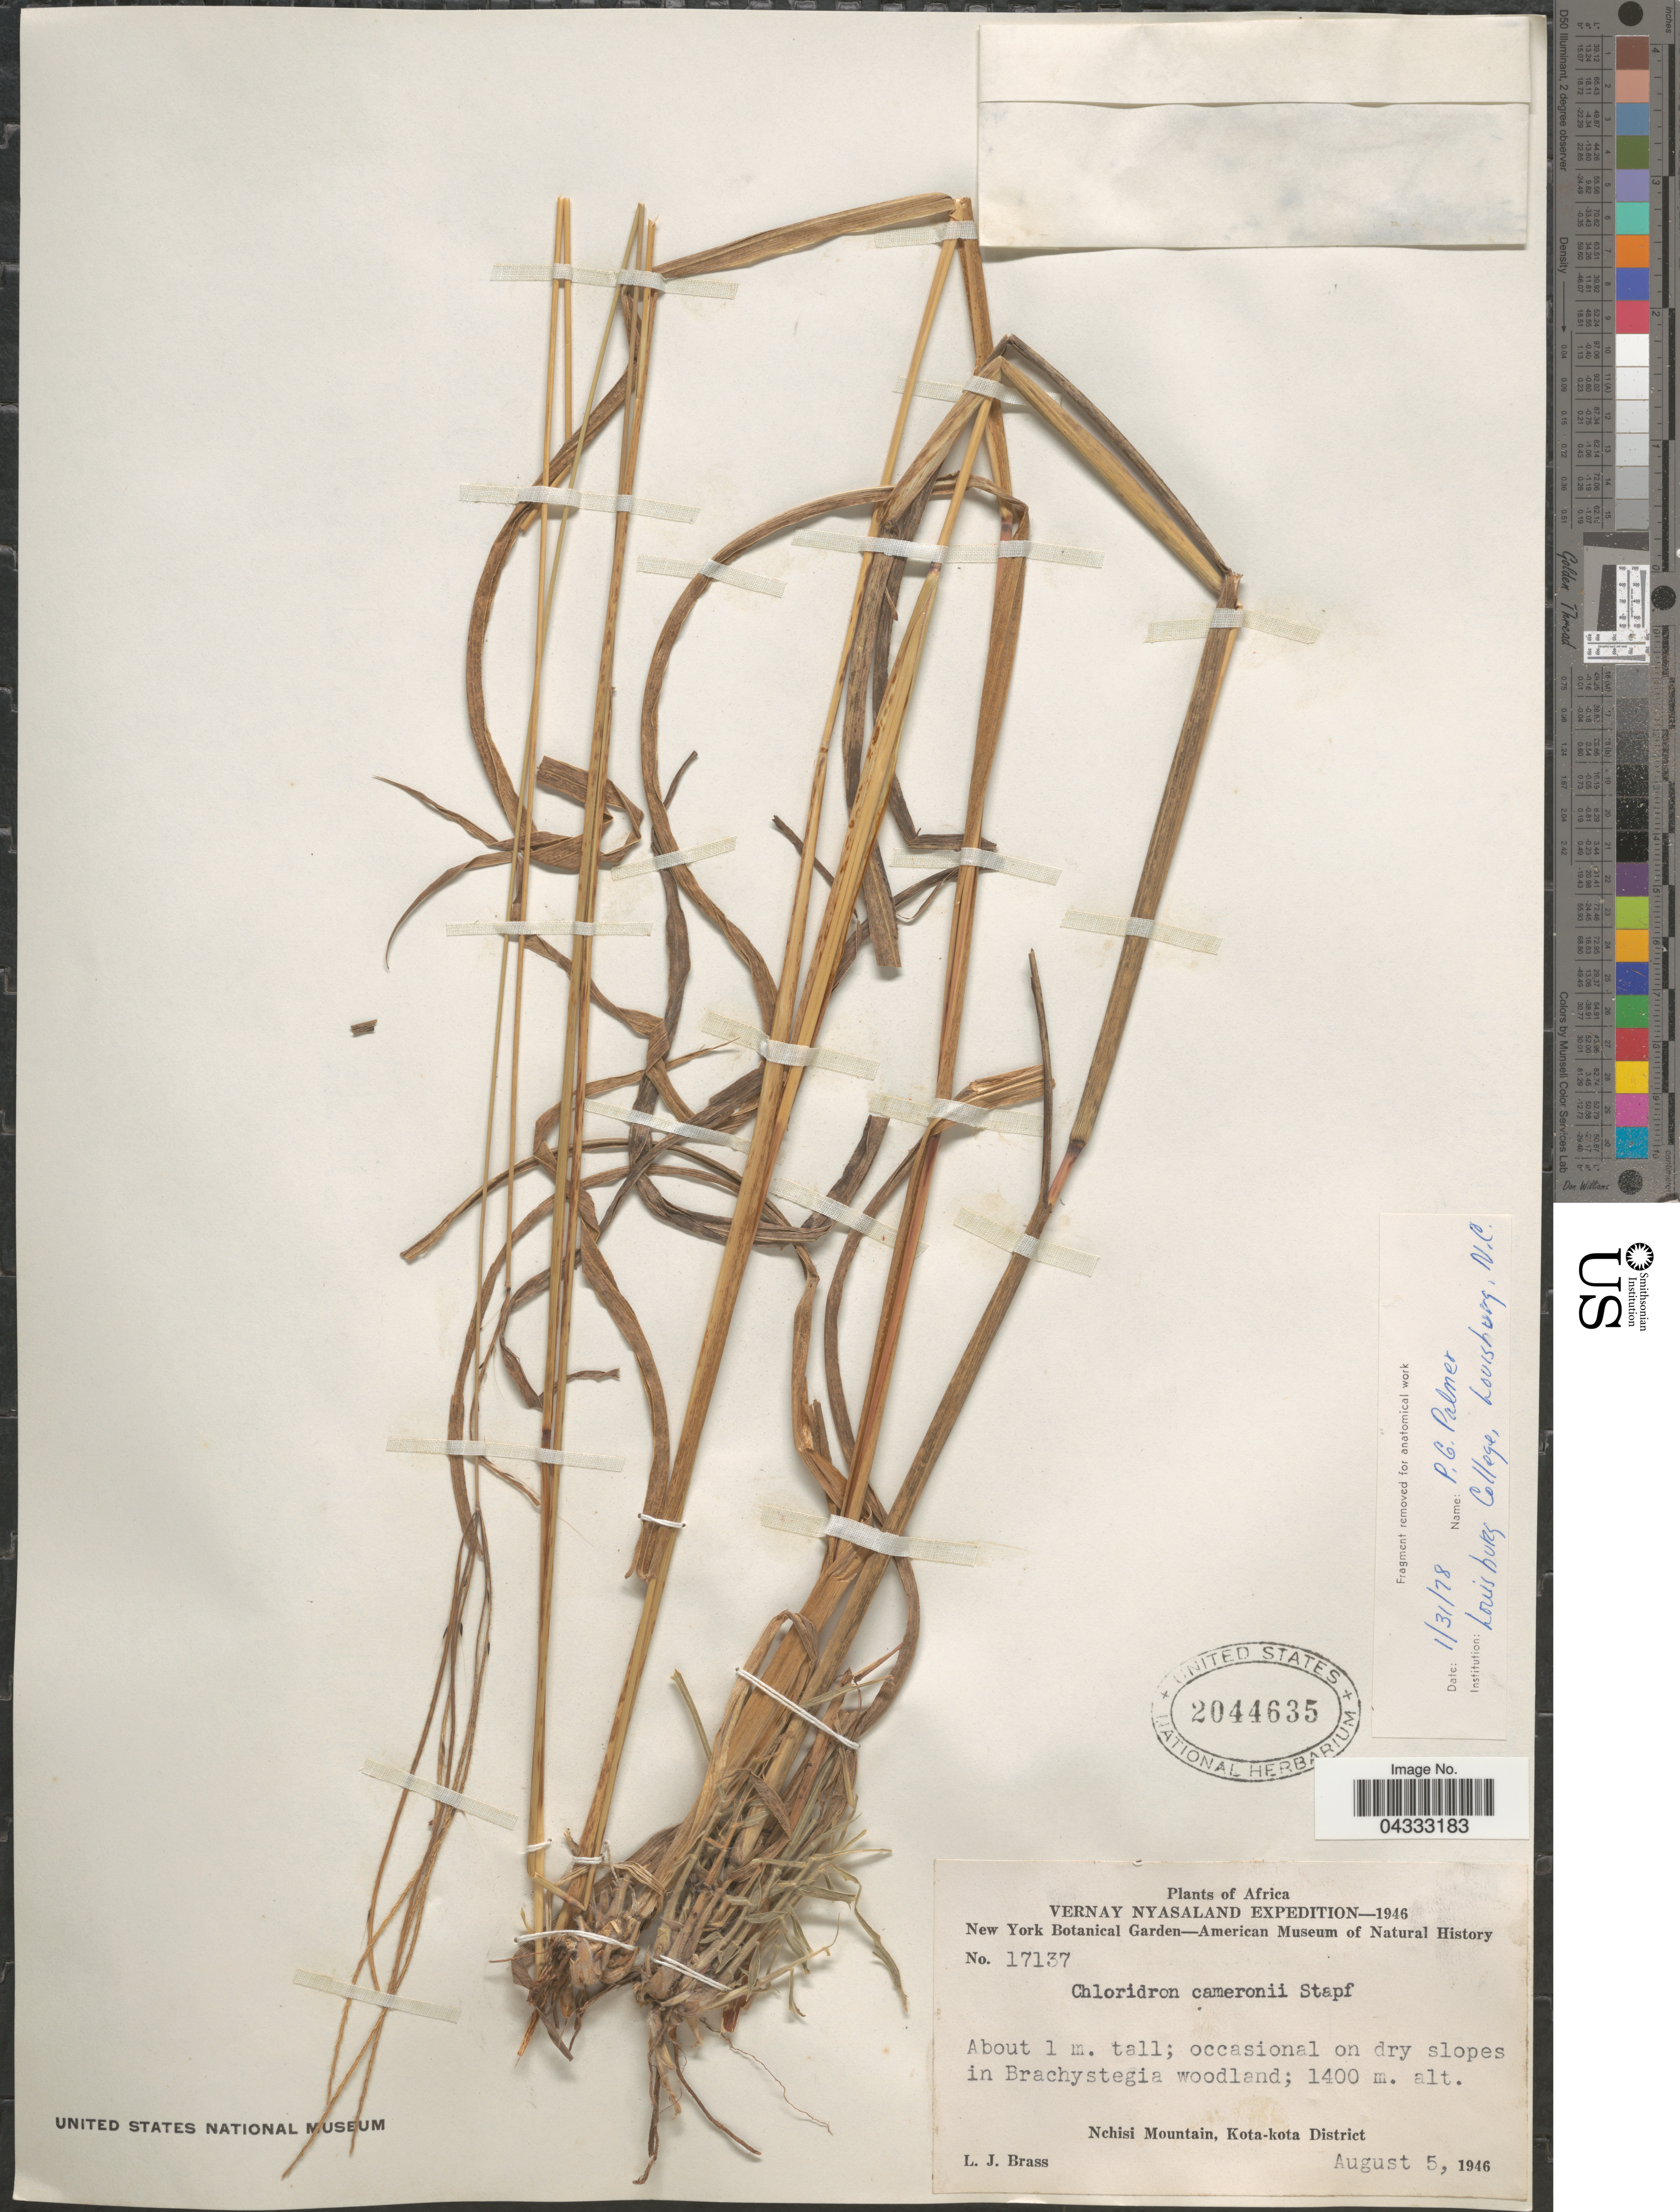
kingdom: Plantae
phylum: Tracheophyta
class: Liliopsida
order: Poales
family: Poaceae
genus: Stereochlaena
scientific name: Stereochlaena cameronii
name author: (Stapf) Pilg.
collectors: L. J. Brass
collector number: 17137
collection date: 1946-08-05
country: Malawi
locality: Vernay Nyasaland Expedition - 1946. Nchisi Mountain, Kota-kota District.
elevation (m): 1400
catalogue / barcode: US 2044635